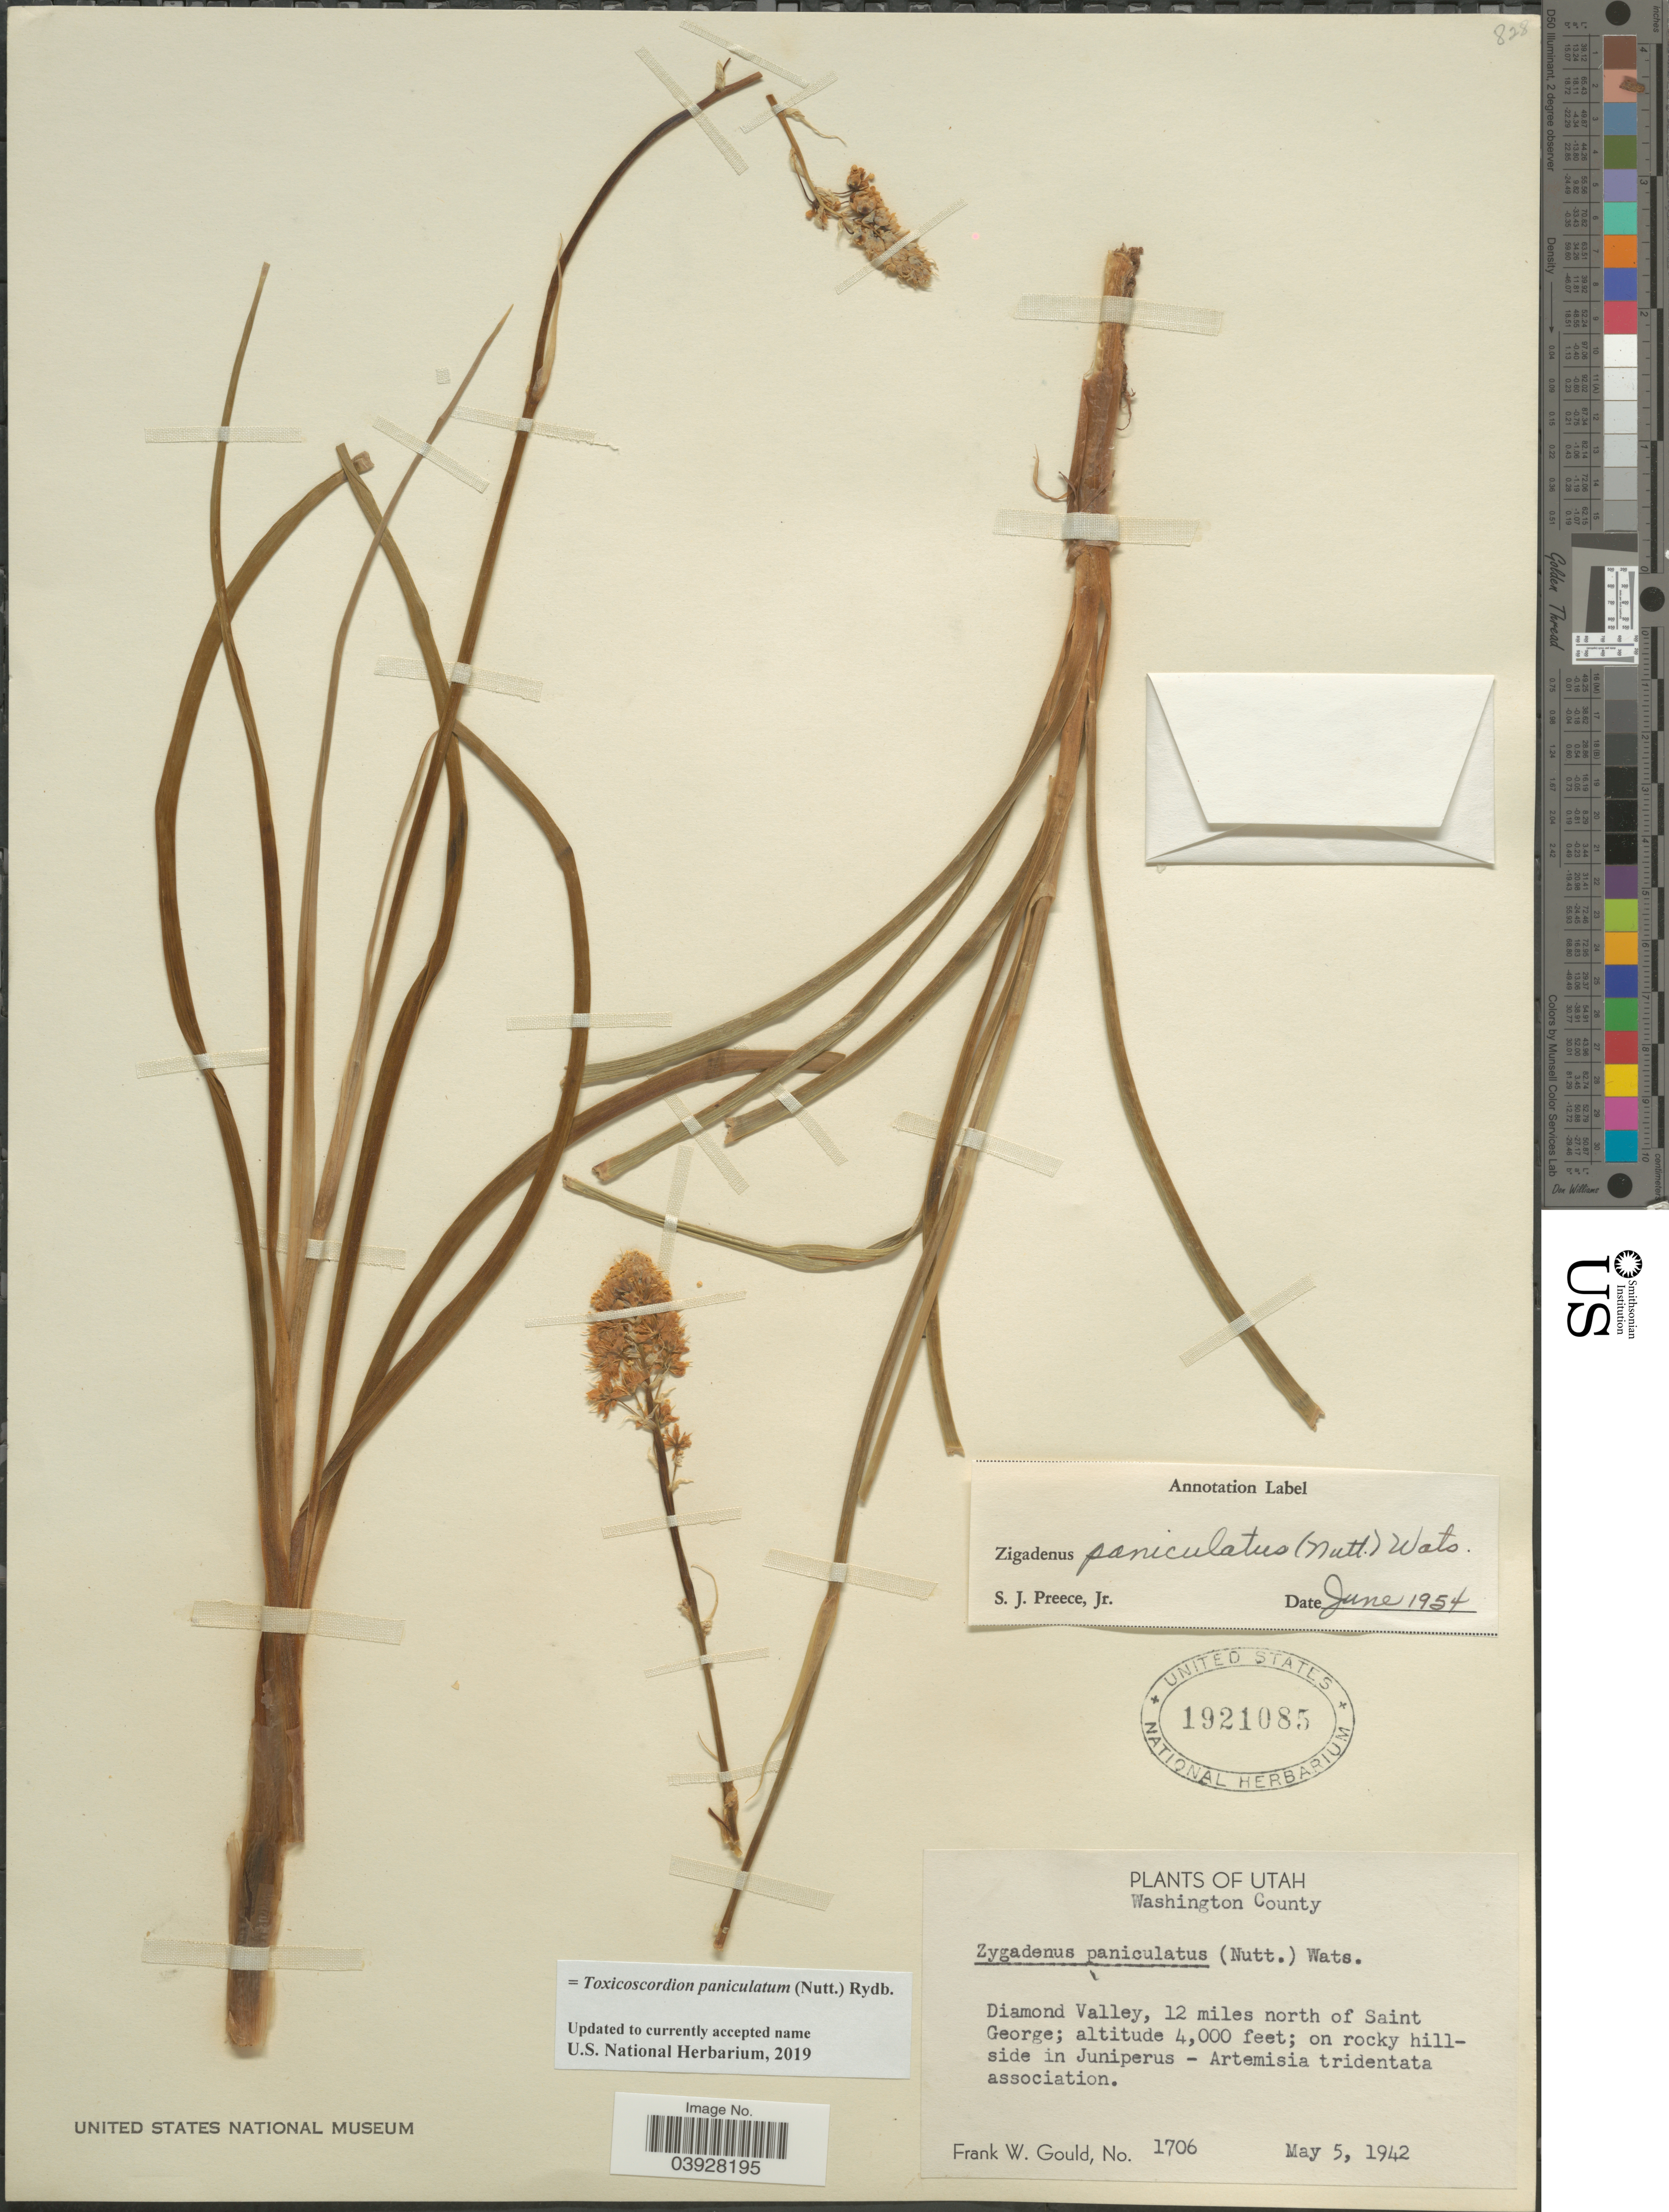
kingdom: Plantae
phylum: Tracheophyta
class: Liliopsida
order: Liliales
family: Melanthiaceae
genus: Toxicoscordion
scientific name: Toxicoscordion paniculatum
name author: (Nutt.) Rydb.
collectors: F. W. Gould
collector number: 1706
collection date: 1942-05-05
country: United States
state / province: Utah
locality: Washington County. Diamond Valley, 12 miles north of Saint George.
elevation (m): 1219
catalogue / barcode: US 1921085